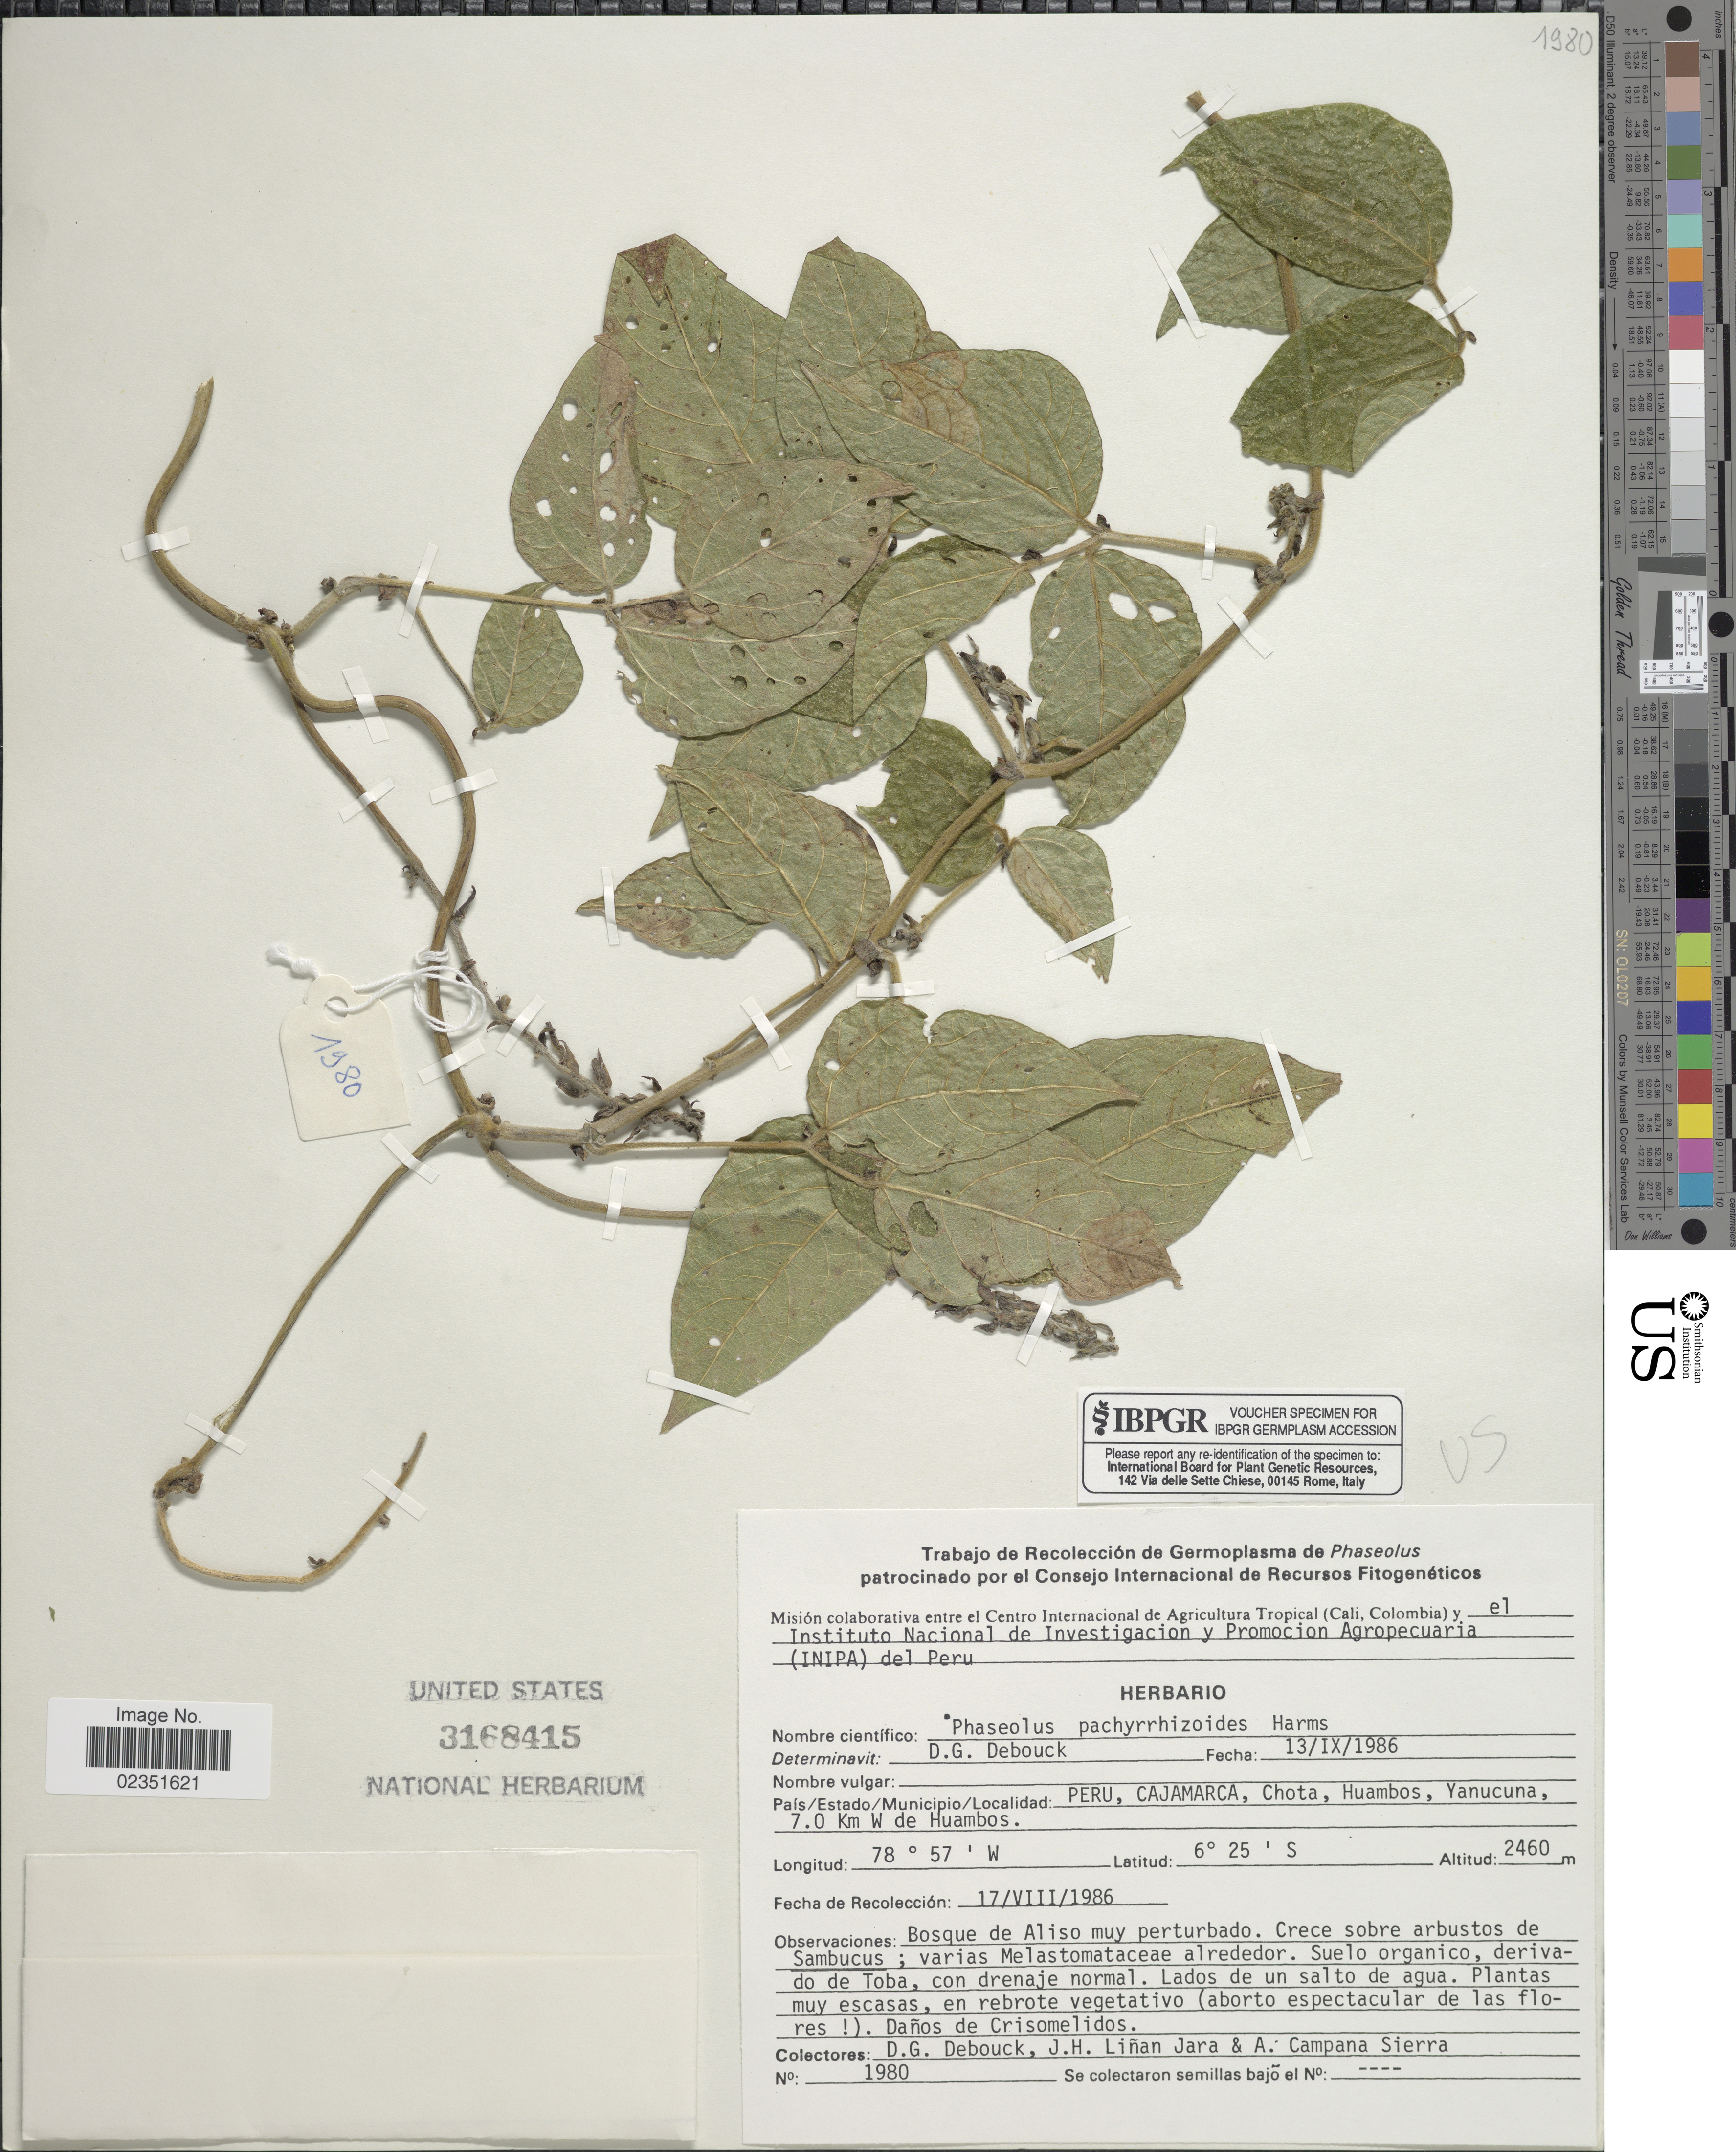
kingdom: Plantae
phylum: Tracheophyta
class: Magnoliopsida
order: Fabales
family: Fabaceae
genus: Phaseolus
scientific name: Phaseolus pachyrrhizoides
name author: Harms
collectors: D. Debouck, J. Liñan Jara & A. Campana Sierra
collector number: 1980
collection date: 1986-08-17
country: Peru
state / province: Cajamarca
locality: Chota, Huambos, Yanucuna, 7.0 km W de Huambos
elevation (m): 2460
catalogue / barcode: US 3168415